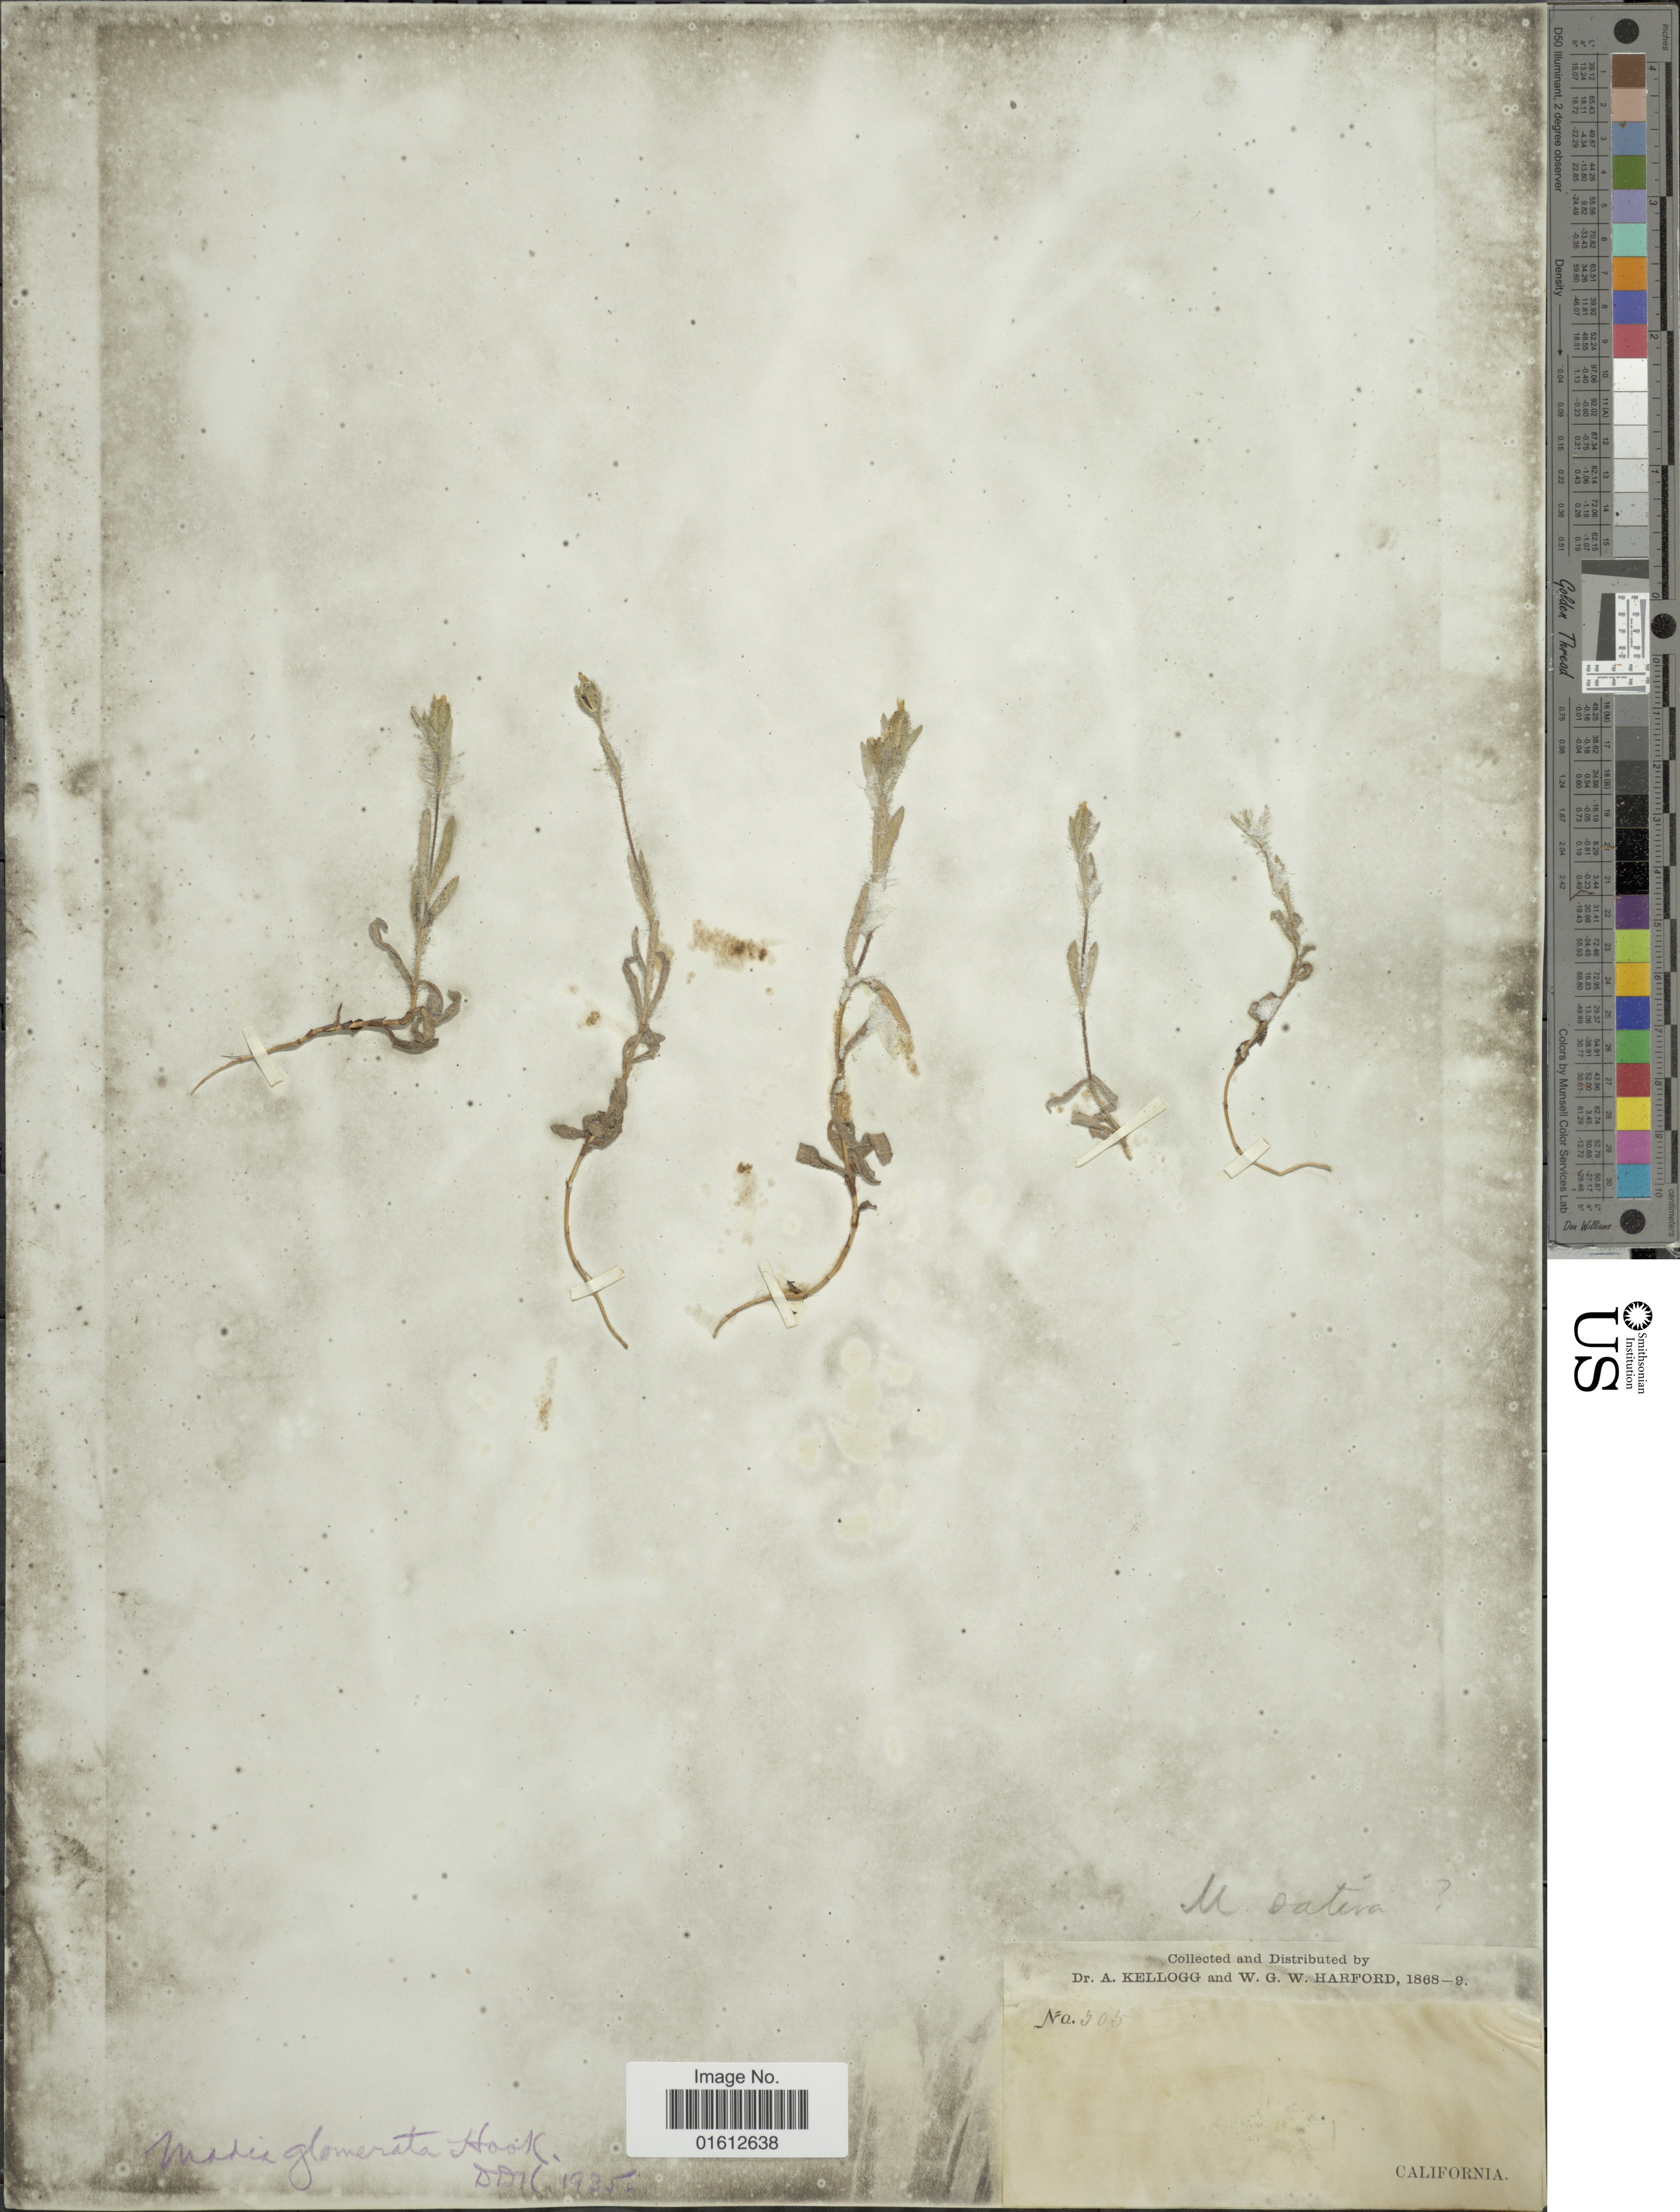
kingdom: Plantae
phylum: Tracheophyta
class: Magnoliopsida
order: Asterales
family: Asteraceae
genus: Madia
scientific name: Madia glomerata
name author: Hook.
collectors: A. Kellogg & W. G. W. Harford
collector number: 505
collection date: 1868/1869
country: United States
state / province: California